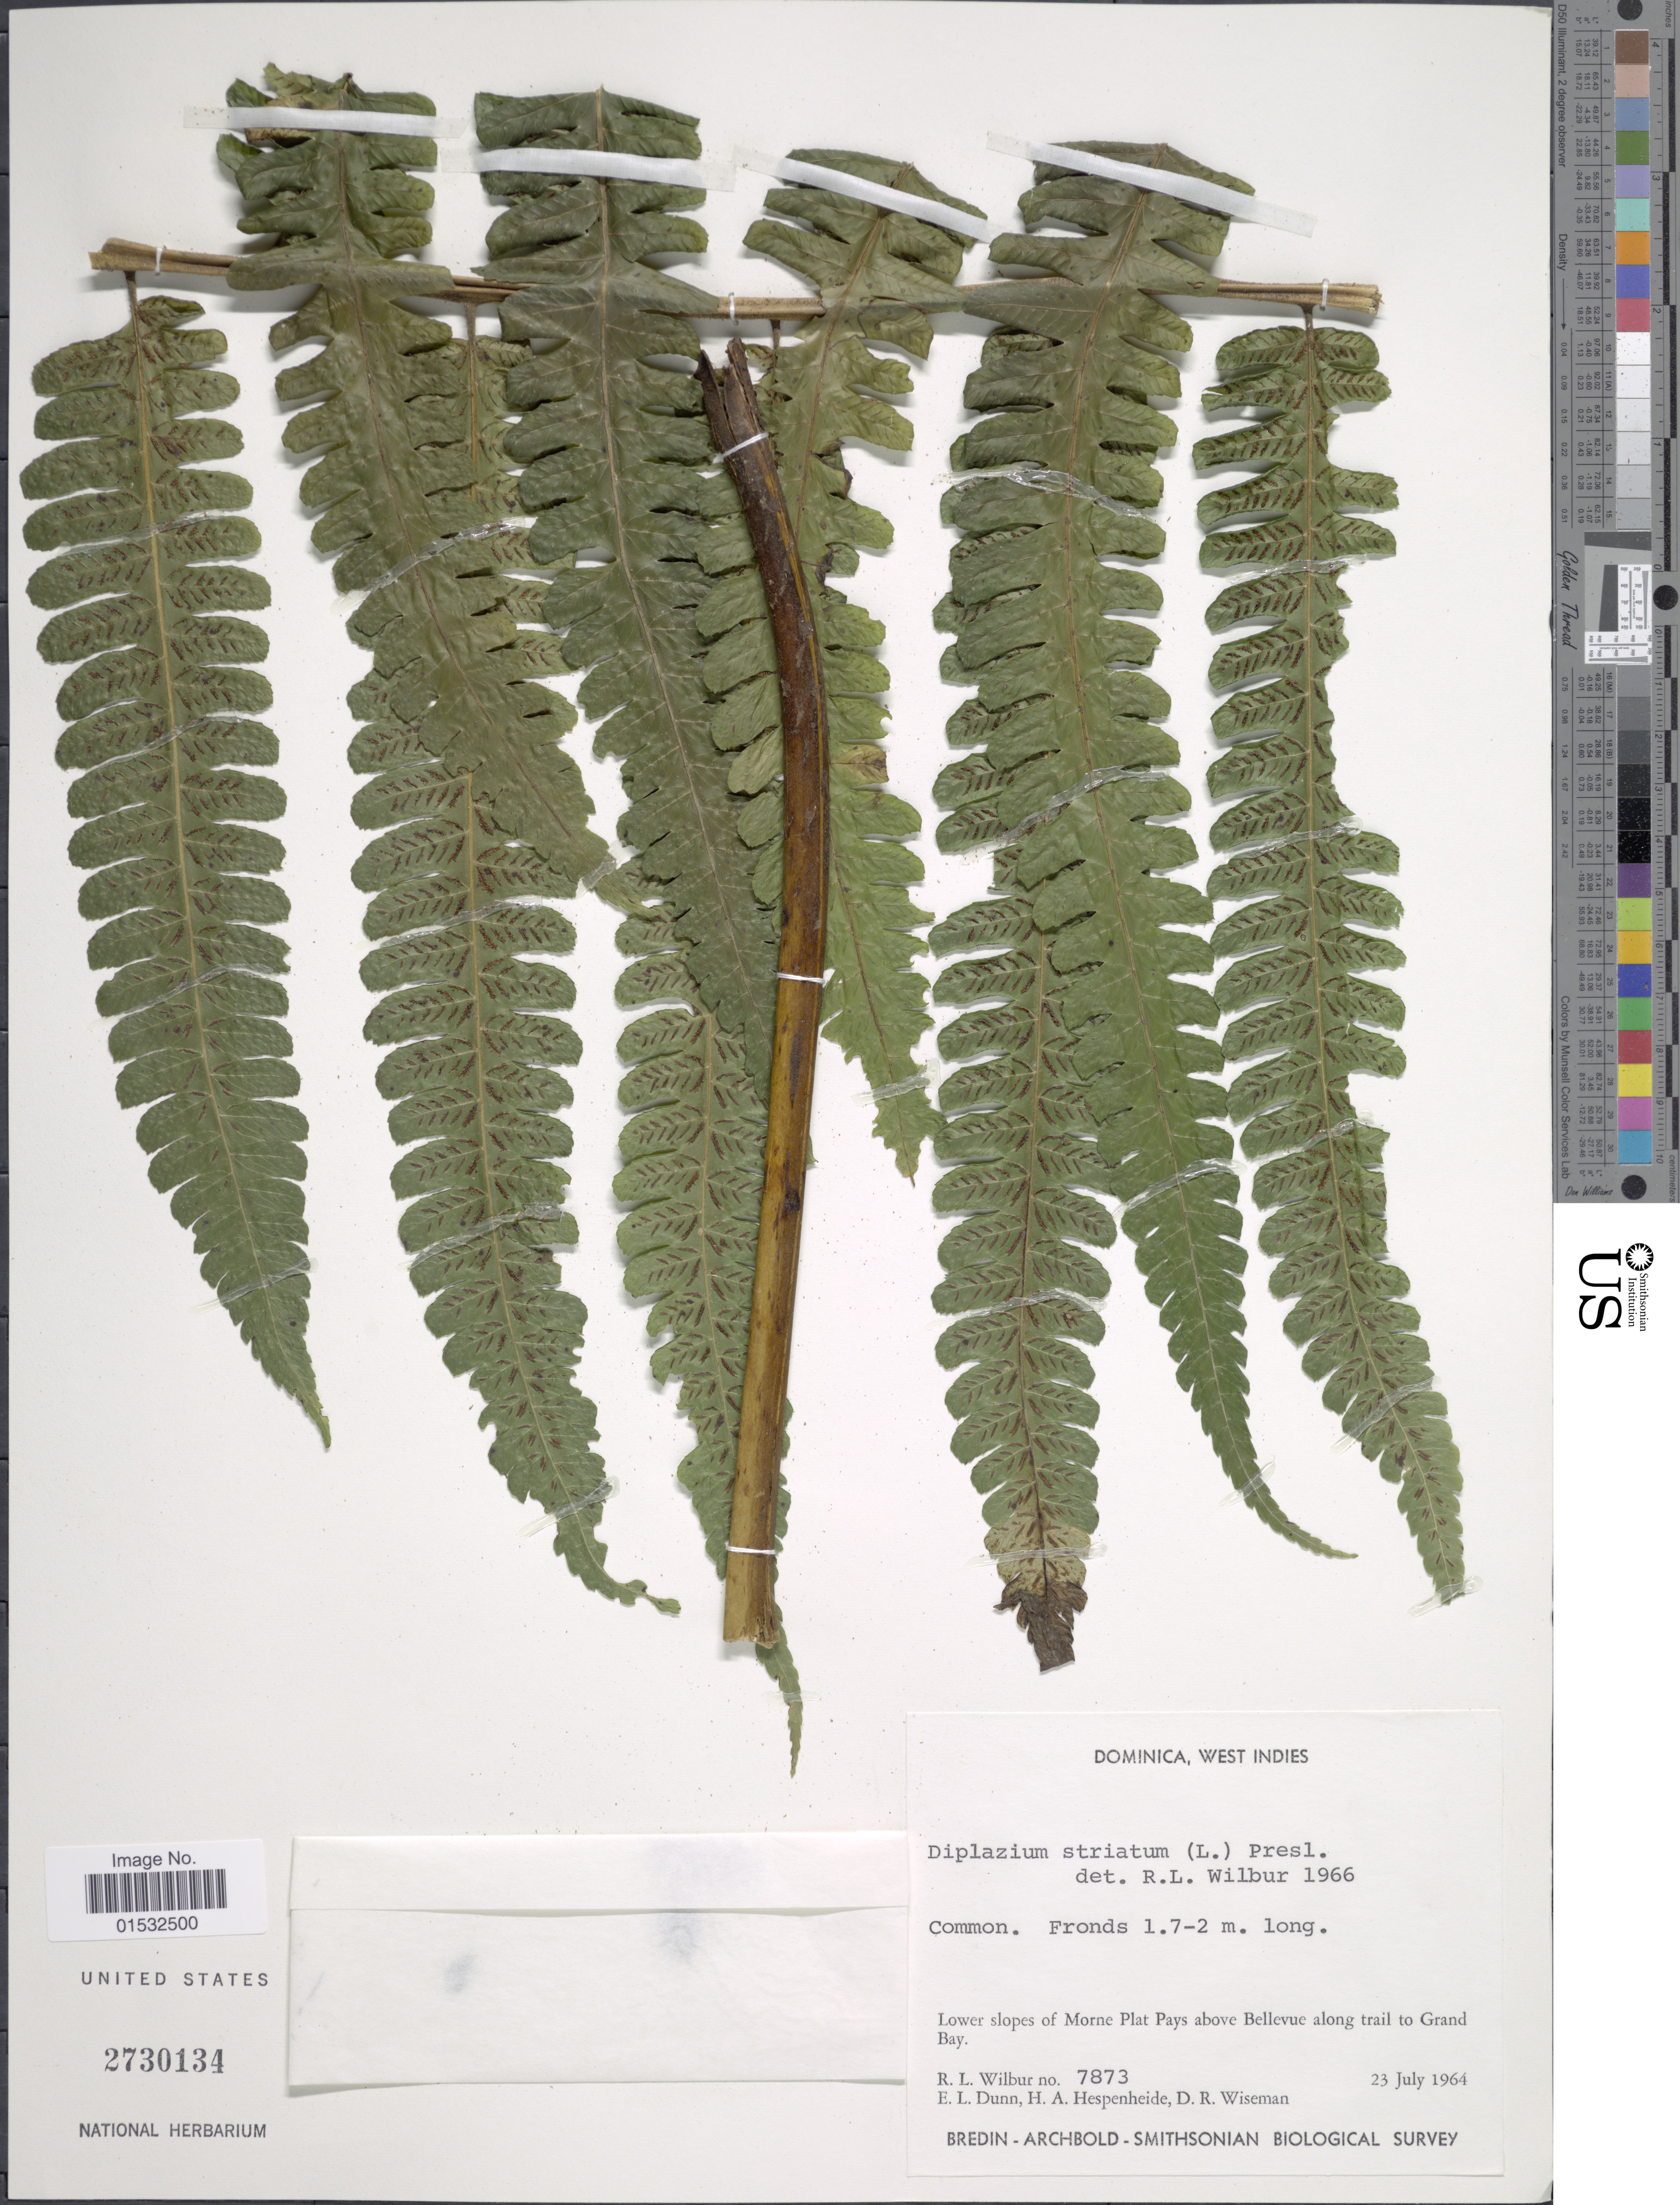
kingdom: Plantae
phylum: Tracheophyta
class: Polypodiopsida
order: Polypodiales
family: Athyriaceae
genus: Diplazium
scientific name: Diplazium striatum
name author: (L.) C. Presl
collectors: R. L. Wilbur, E. Dunn, H. Hespendheide & D. R. Wiseman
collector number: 7873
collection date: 1964-07-23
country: Dominica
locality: Lower slopes of Morne Plat Pays above Bellevue along trail to Grand Bay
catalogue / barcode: US 2730134